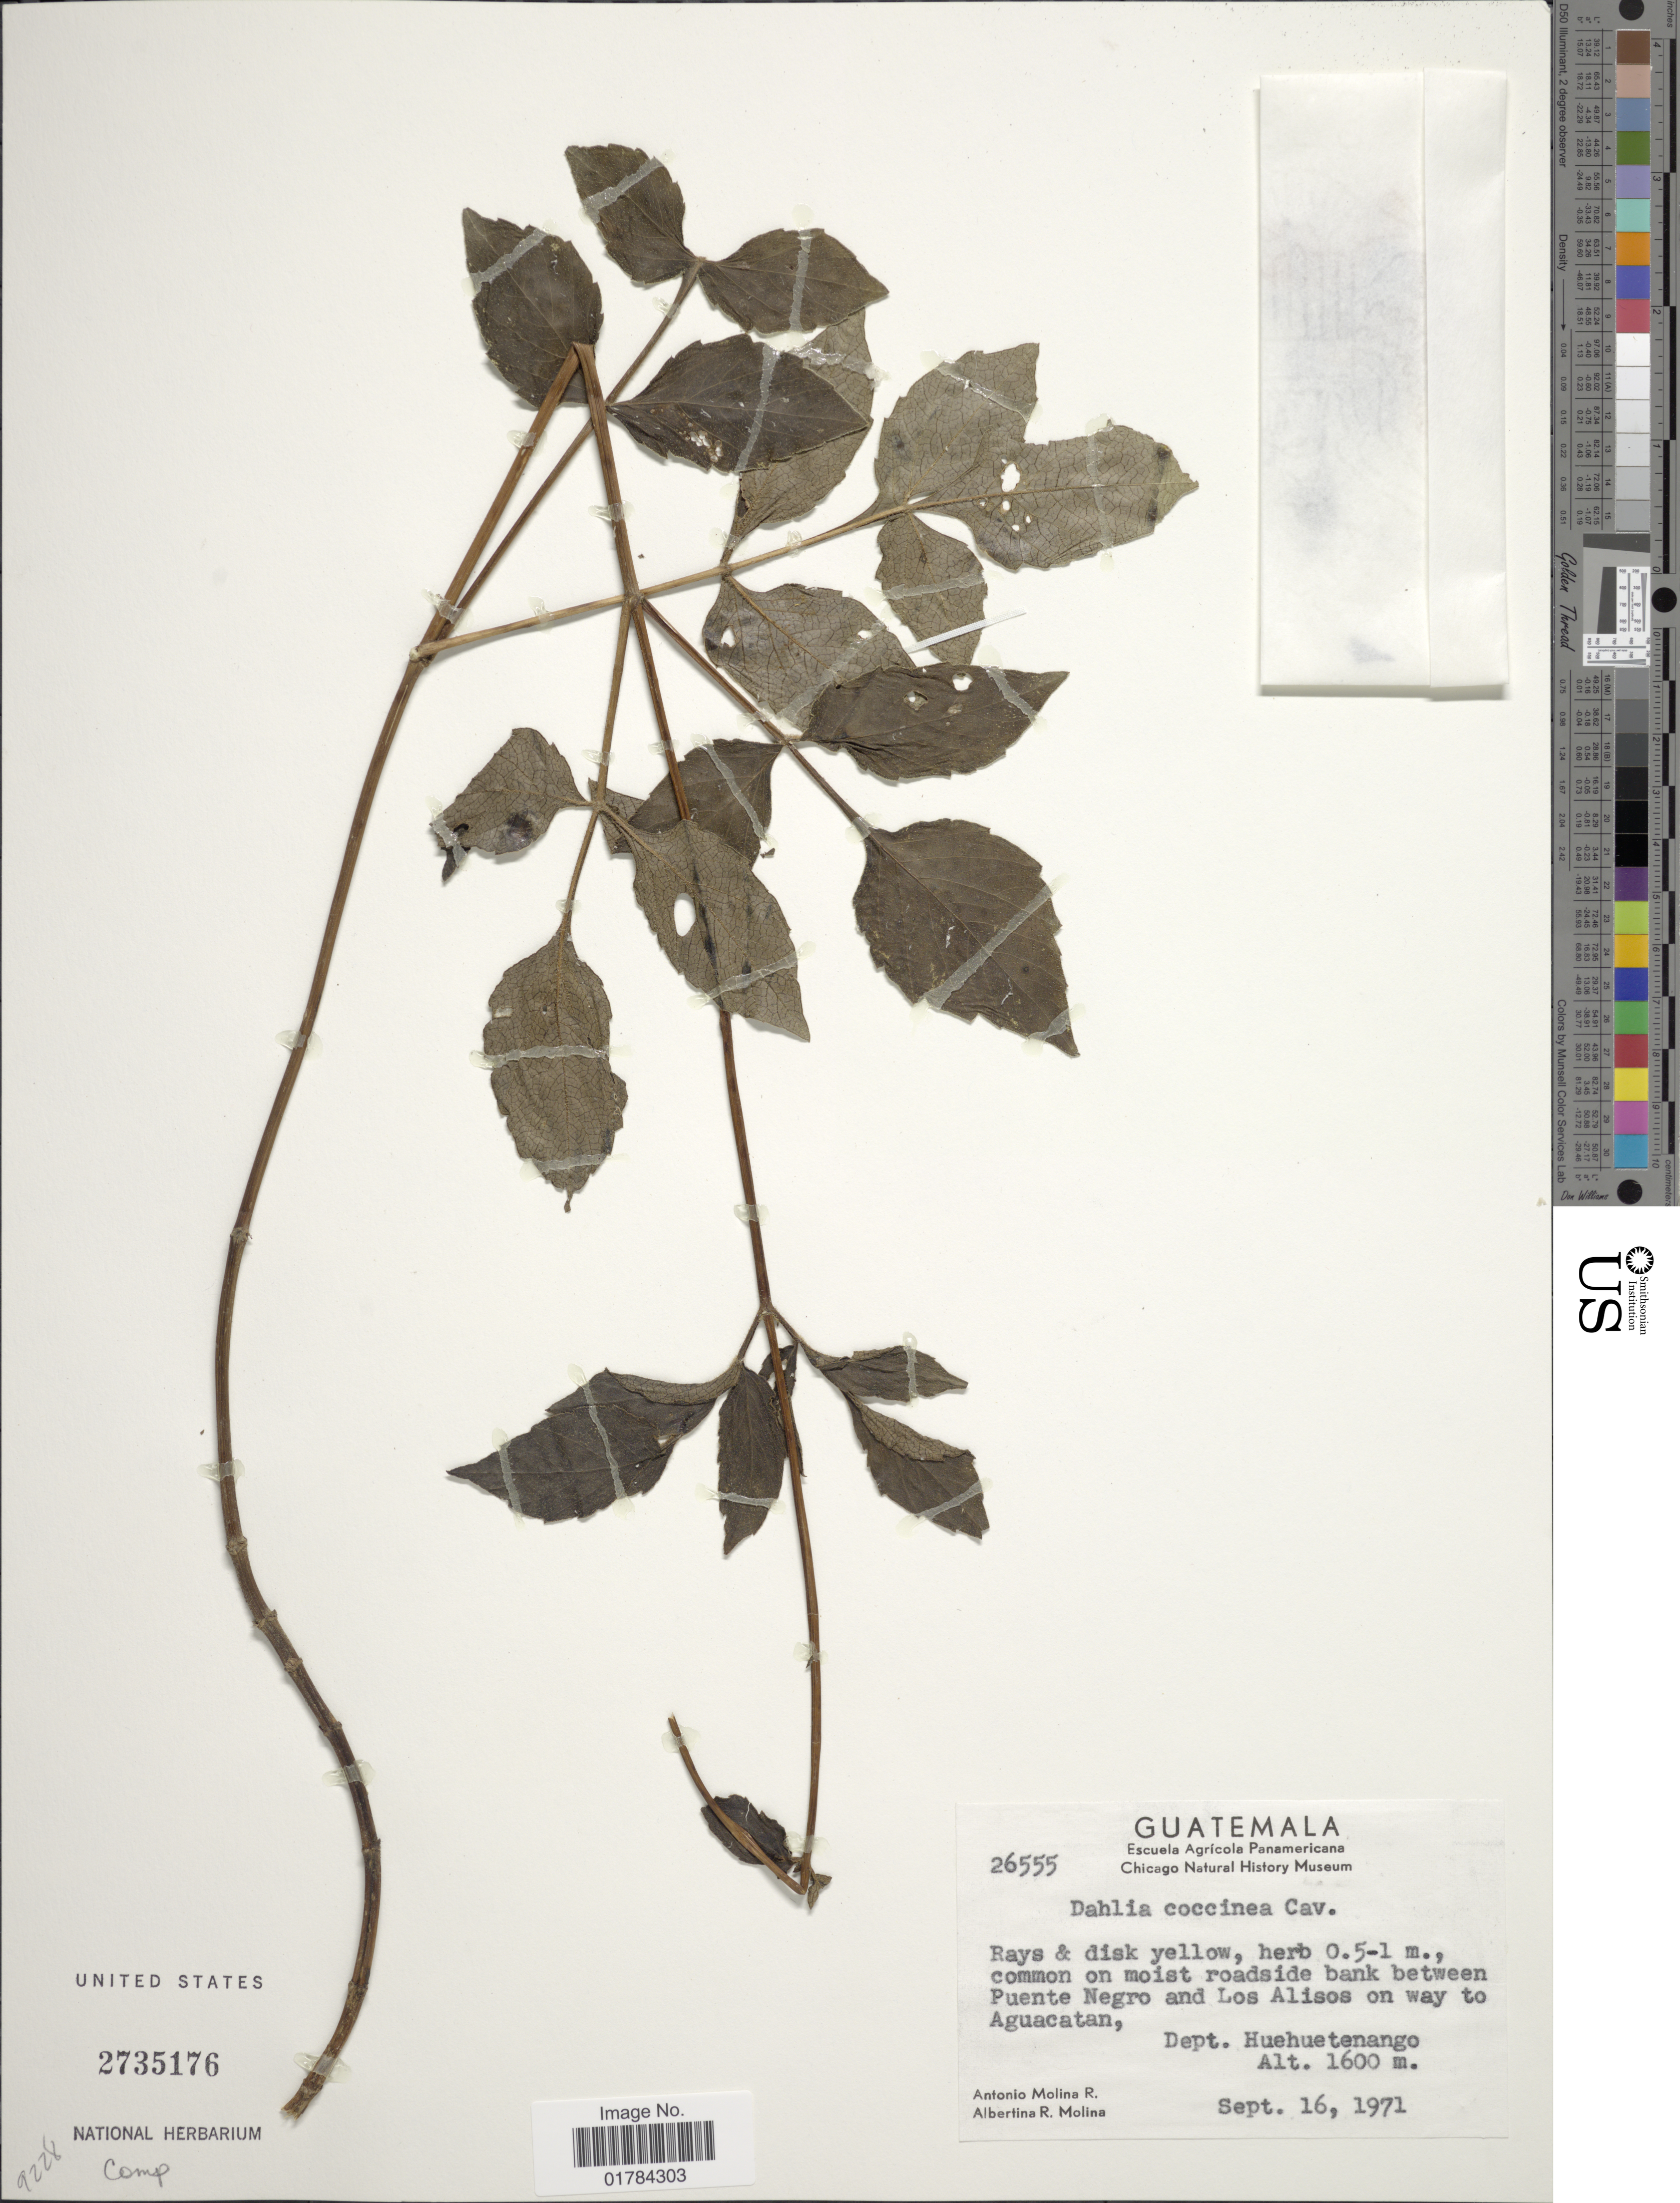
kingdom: Plantae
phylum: Tracheophyta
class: Magnoliopsida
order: Asterales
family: Asteraceae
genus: Dahlia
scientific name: Dahlia coccinea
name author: Cav.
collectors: A. Molina R. & A. R. Molina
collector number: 26555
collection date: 1971-09-16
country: Guatemala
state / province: Huehuetenango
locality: Common on moist roadside bank between Puente Negro and Los Alisos on way to Aguacatan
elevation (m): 1600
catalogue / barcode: US 2735176